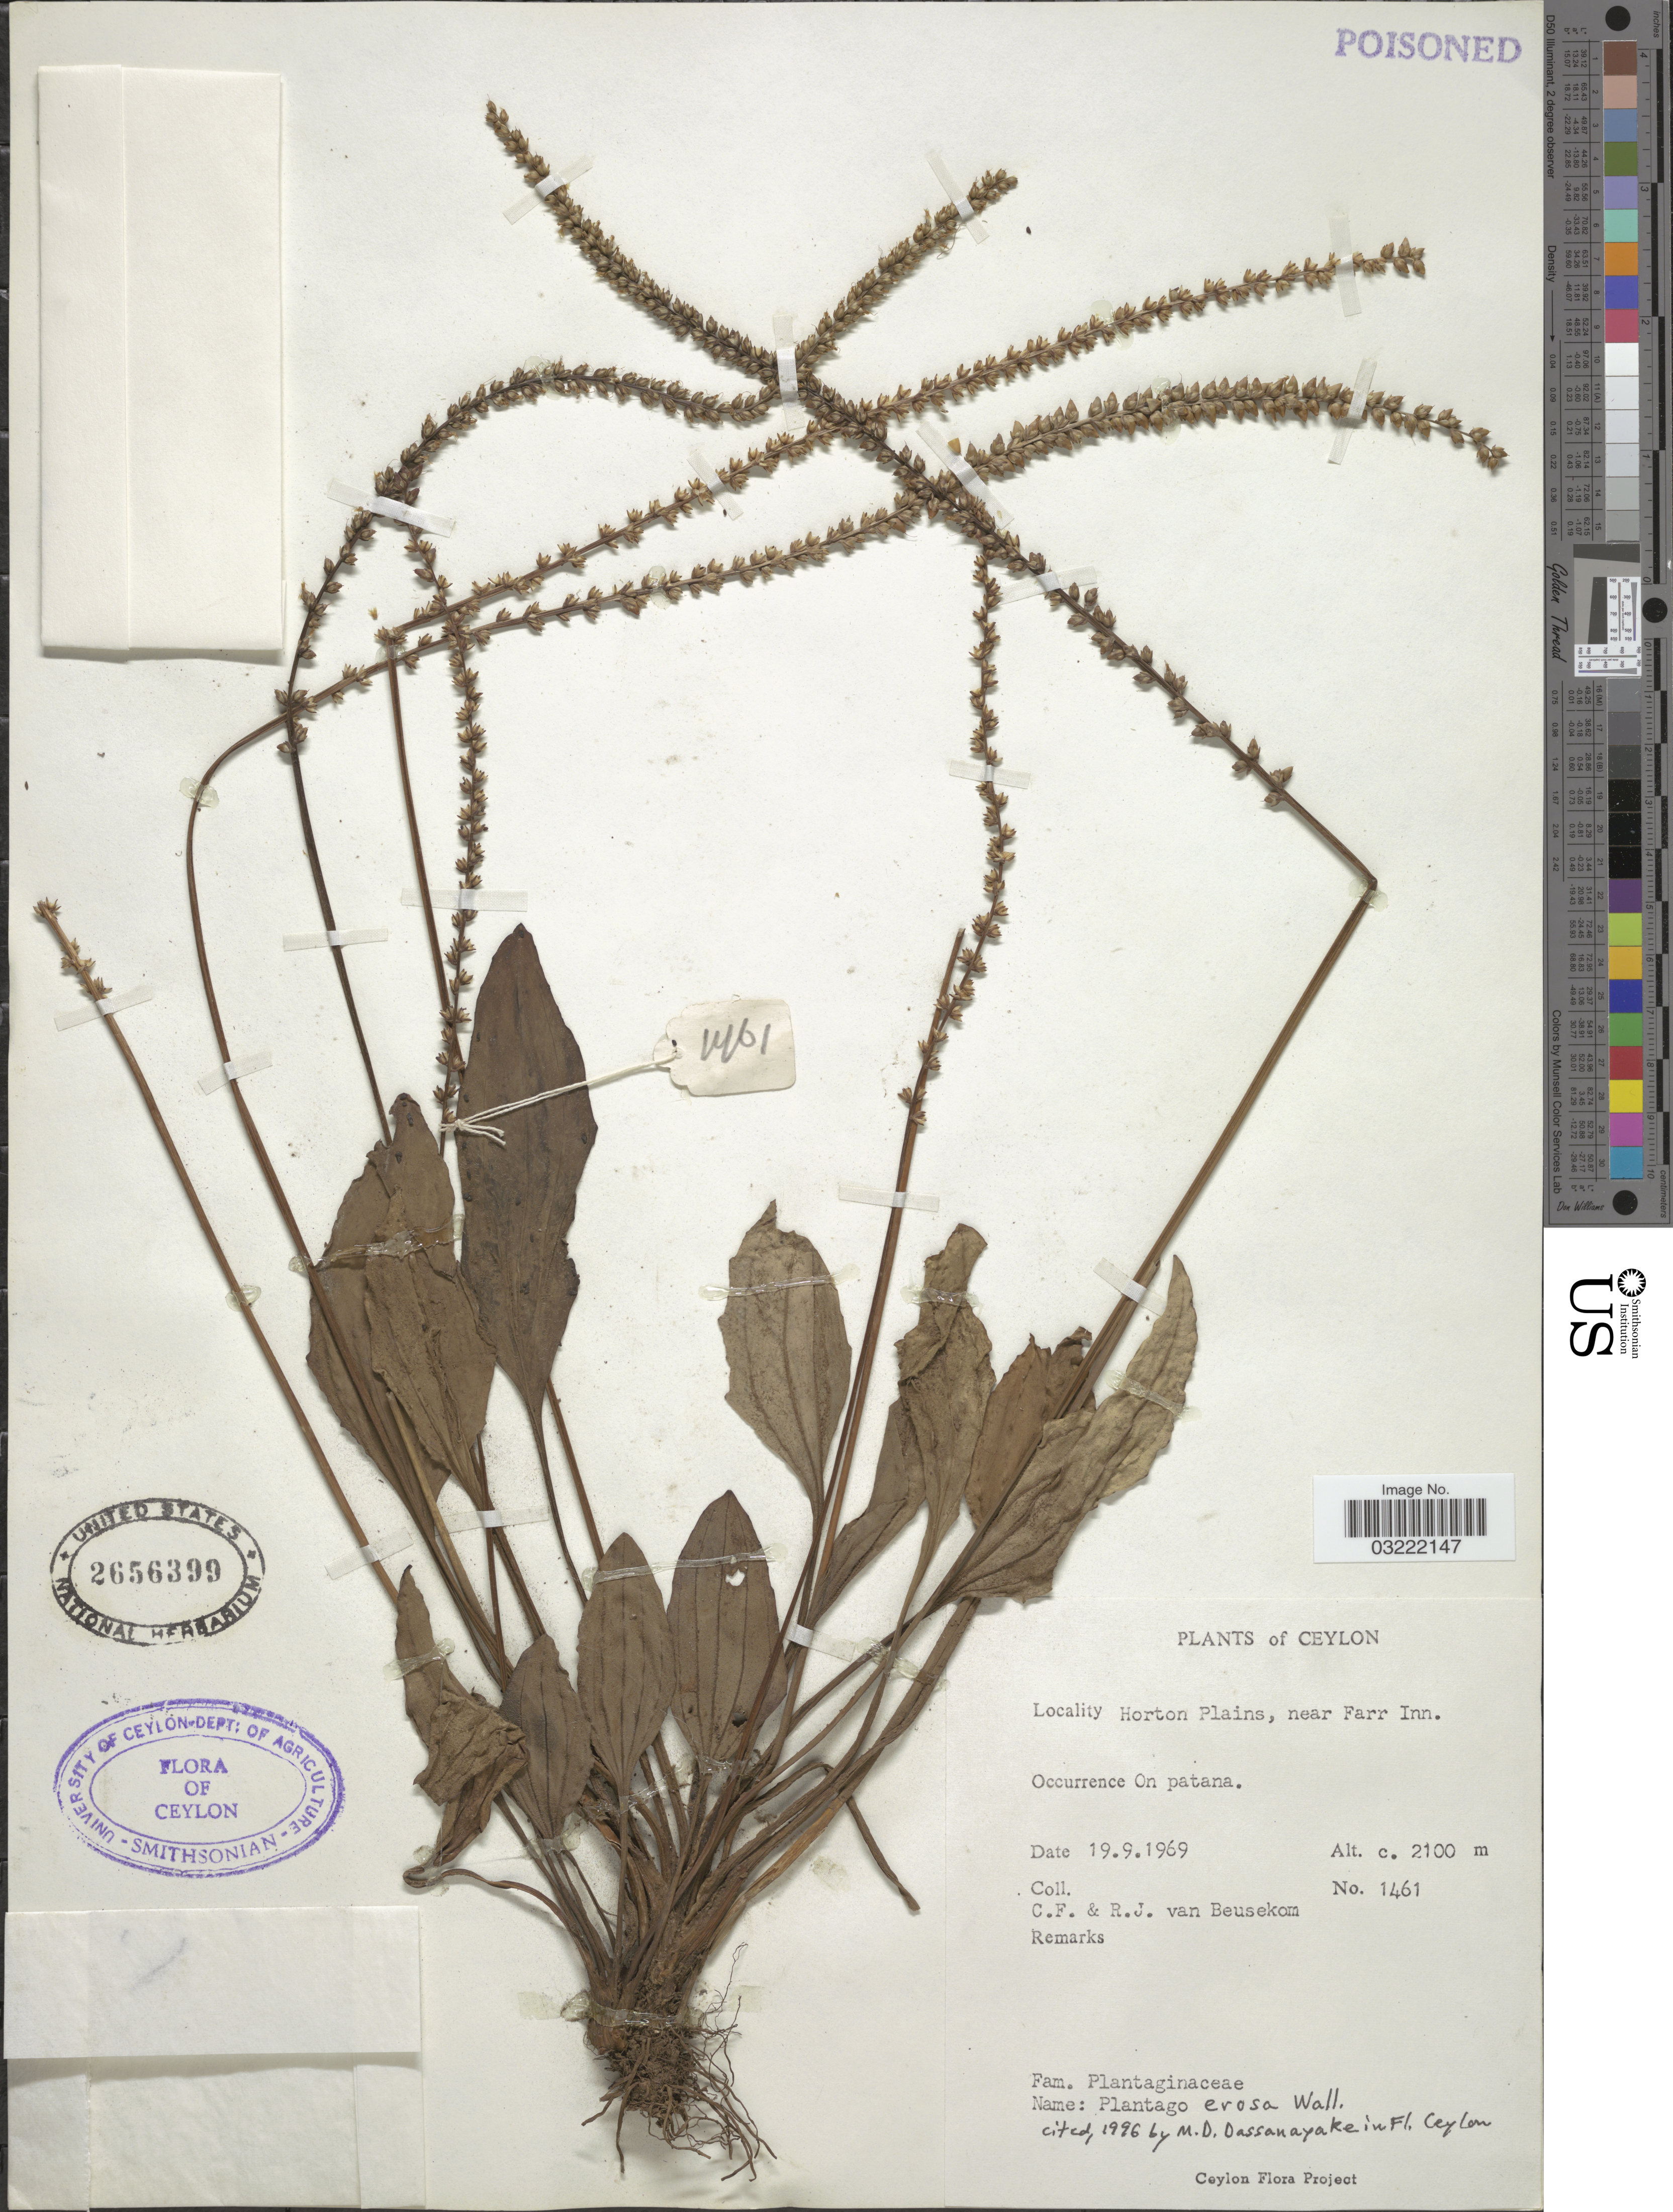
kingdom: Plantae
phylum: Tracheophyta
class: Magnoliopsida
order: Lamiales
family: Plantaginaceae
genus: Plantago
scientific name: Plantago erosa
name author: Wall.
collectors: C. F. Beusekom & R. Van Beusekom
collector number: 1461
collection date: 1969-09-19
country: Sri Lanka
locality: Ceylon. Horton Plains, near Farr Inn.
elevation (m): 2100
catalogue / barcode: US 2656399